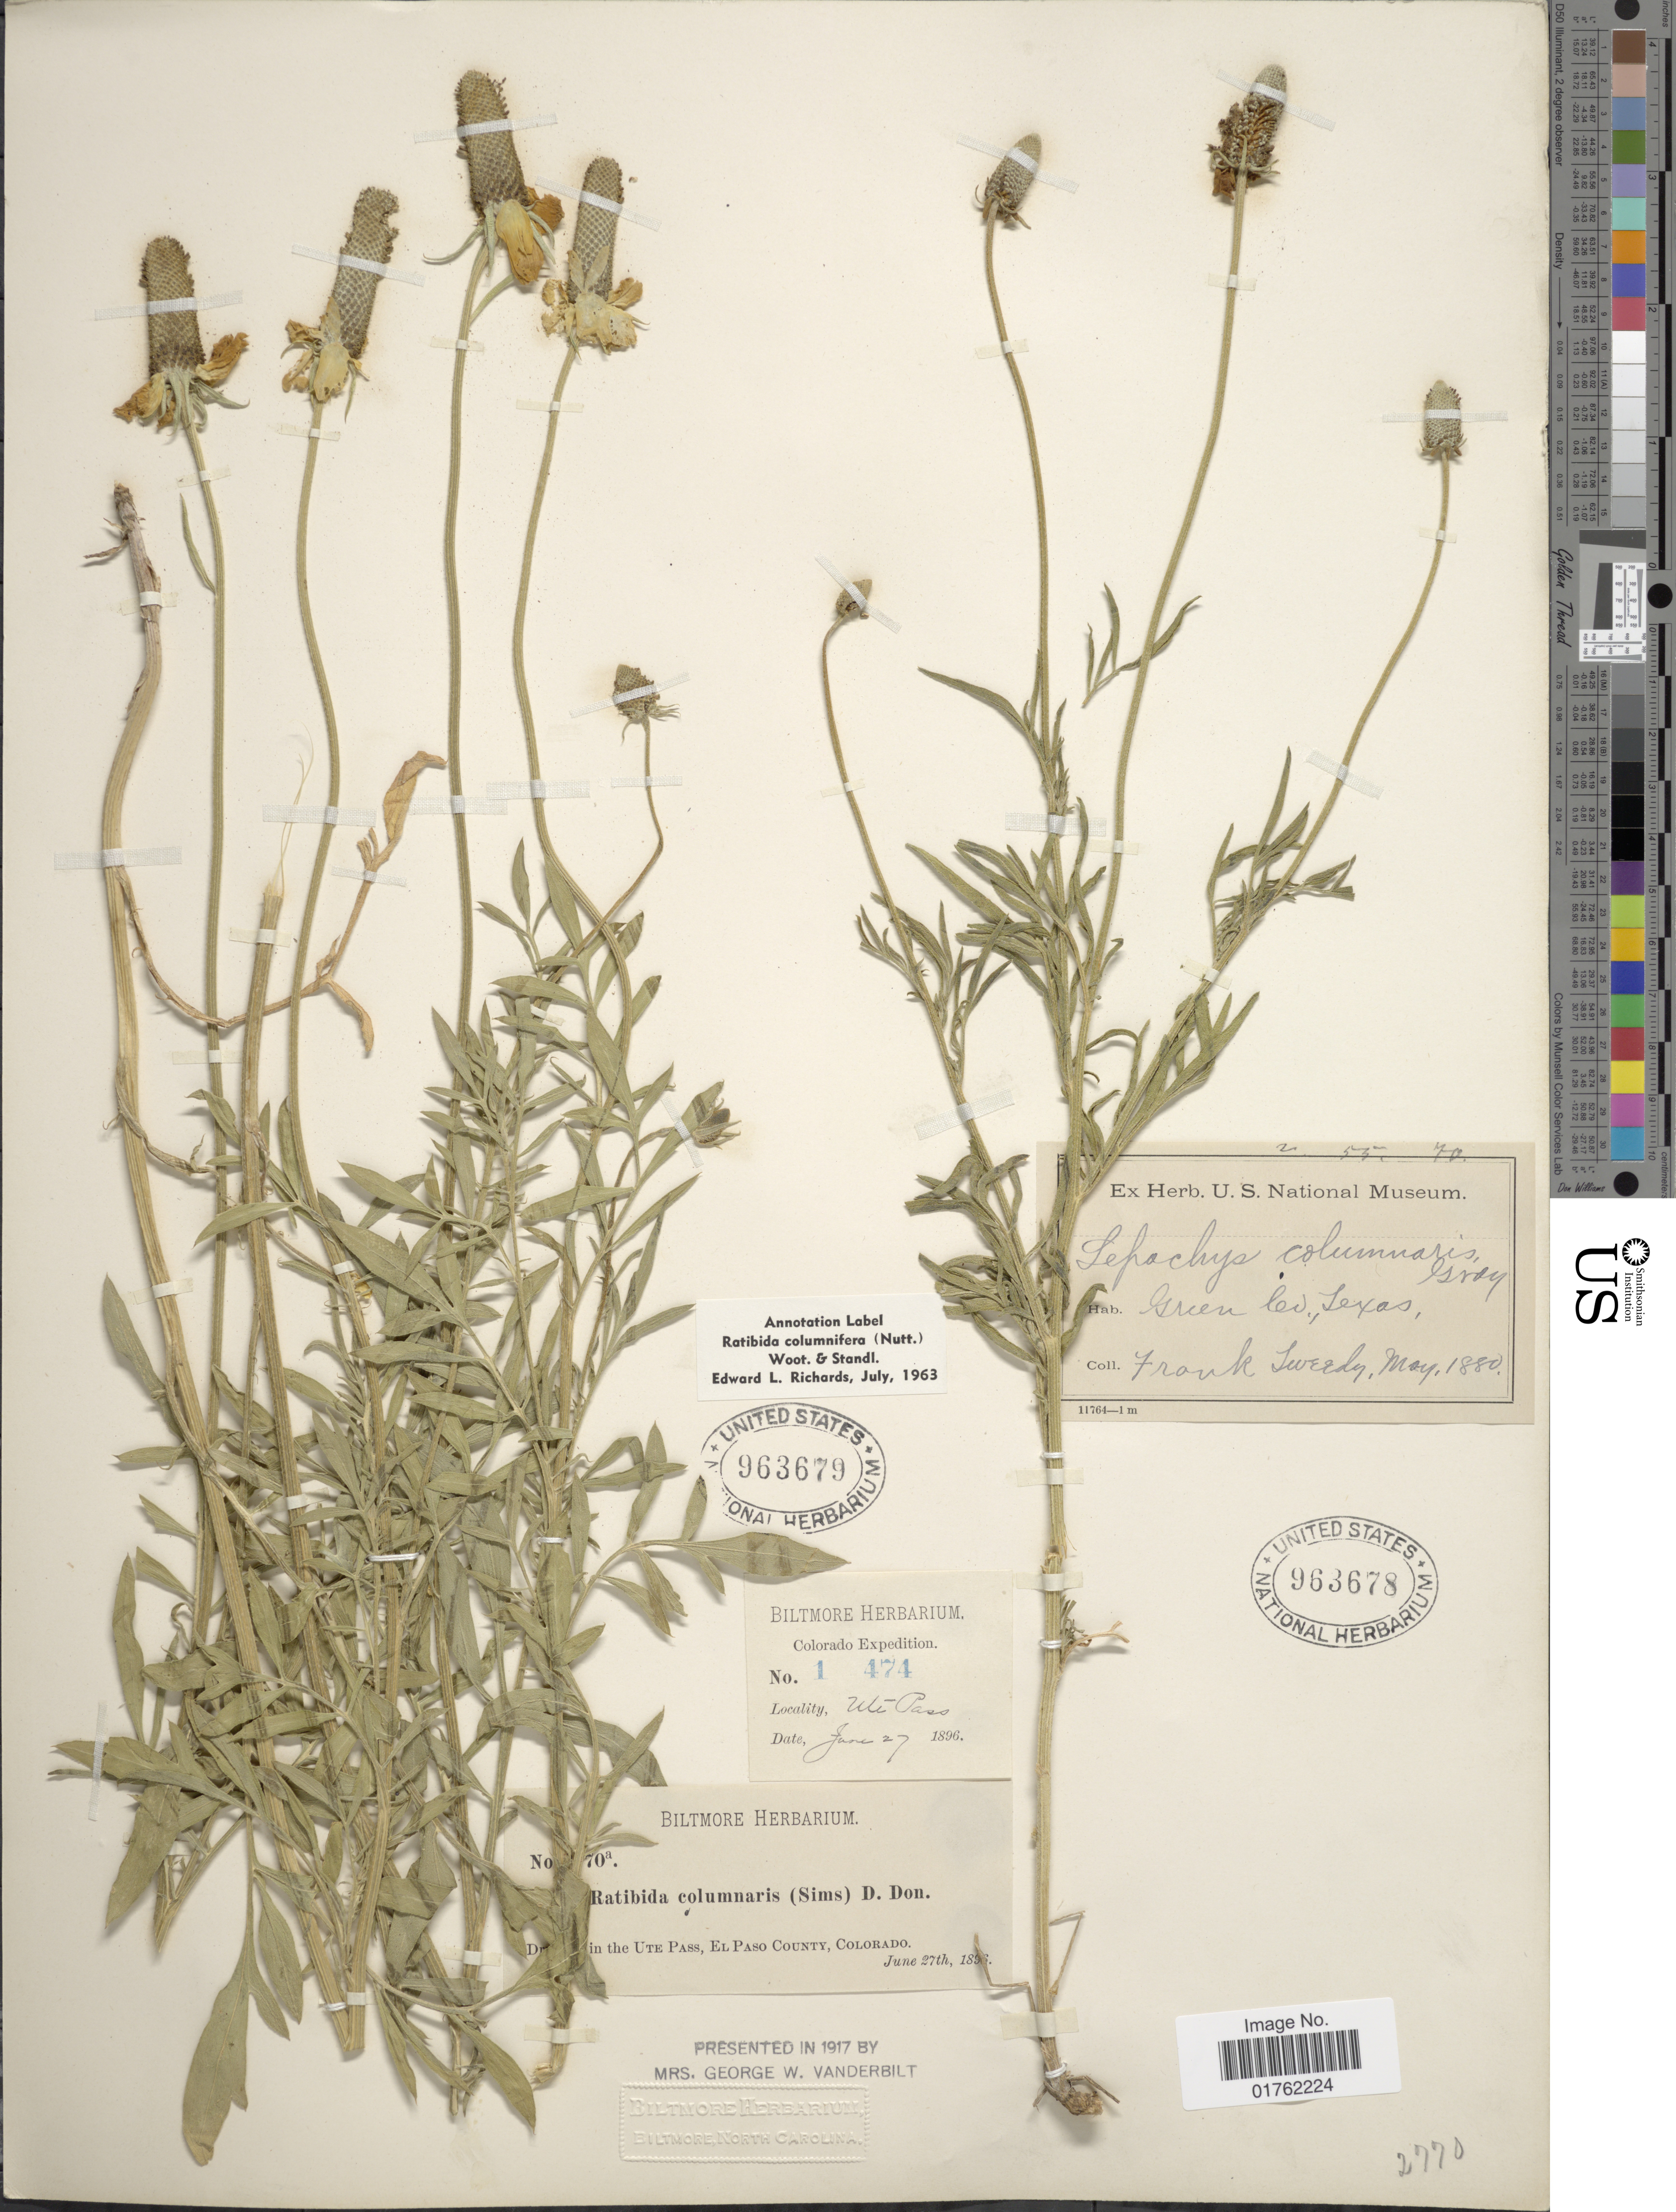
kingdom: Plantae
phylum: Tracheophyta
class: Magnoliopsida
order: Asterales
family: Asteraceae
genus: Ratibida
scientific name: Ratibida columnaris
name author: (Pursh) D. Don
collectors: F. Tweedy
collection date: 1880-05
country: United States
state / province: Texas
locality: Green Co.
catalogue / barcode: US 963678-2